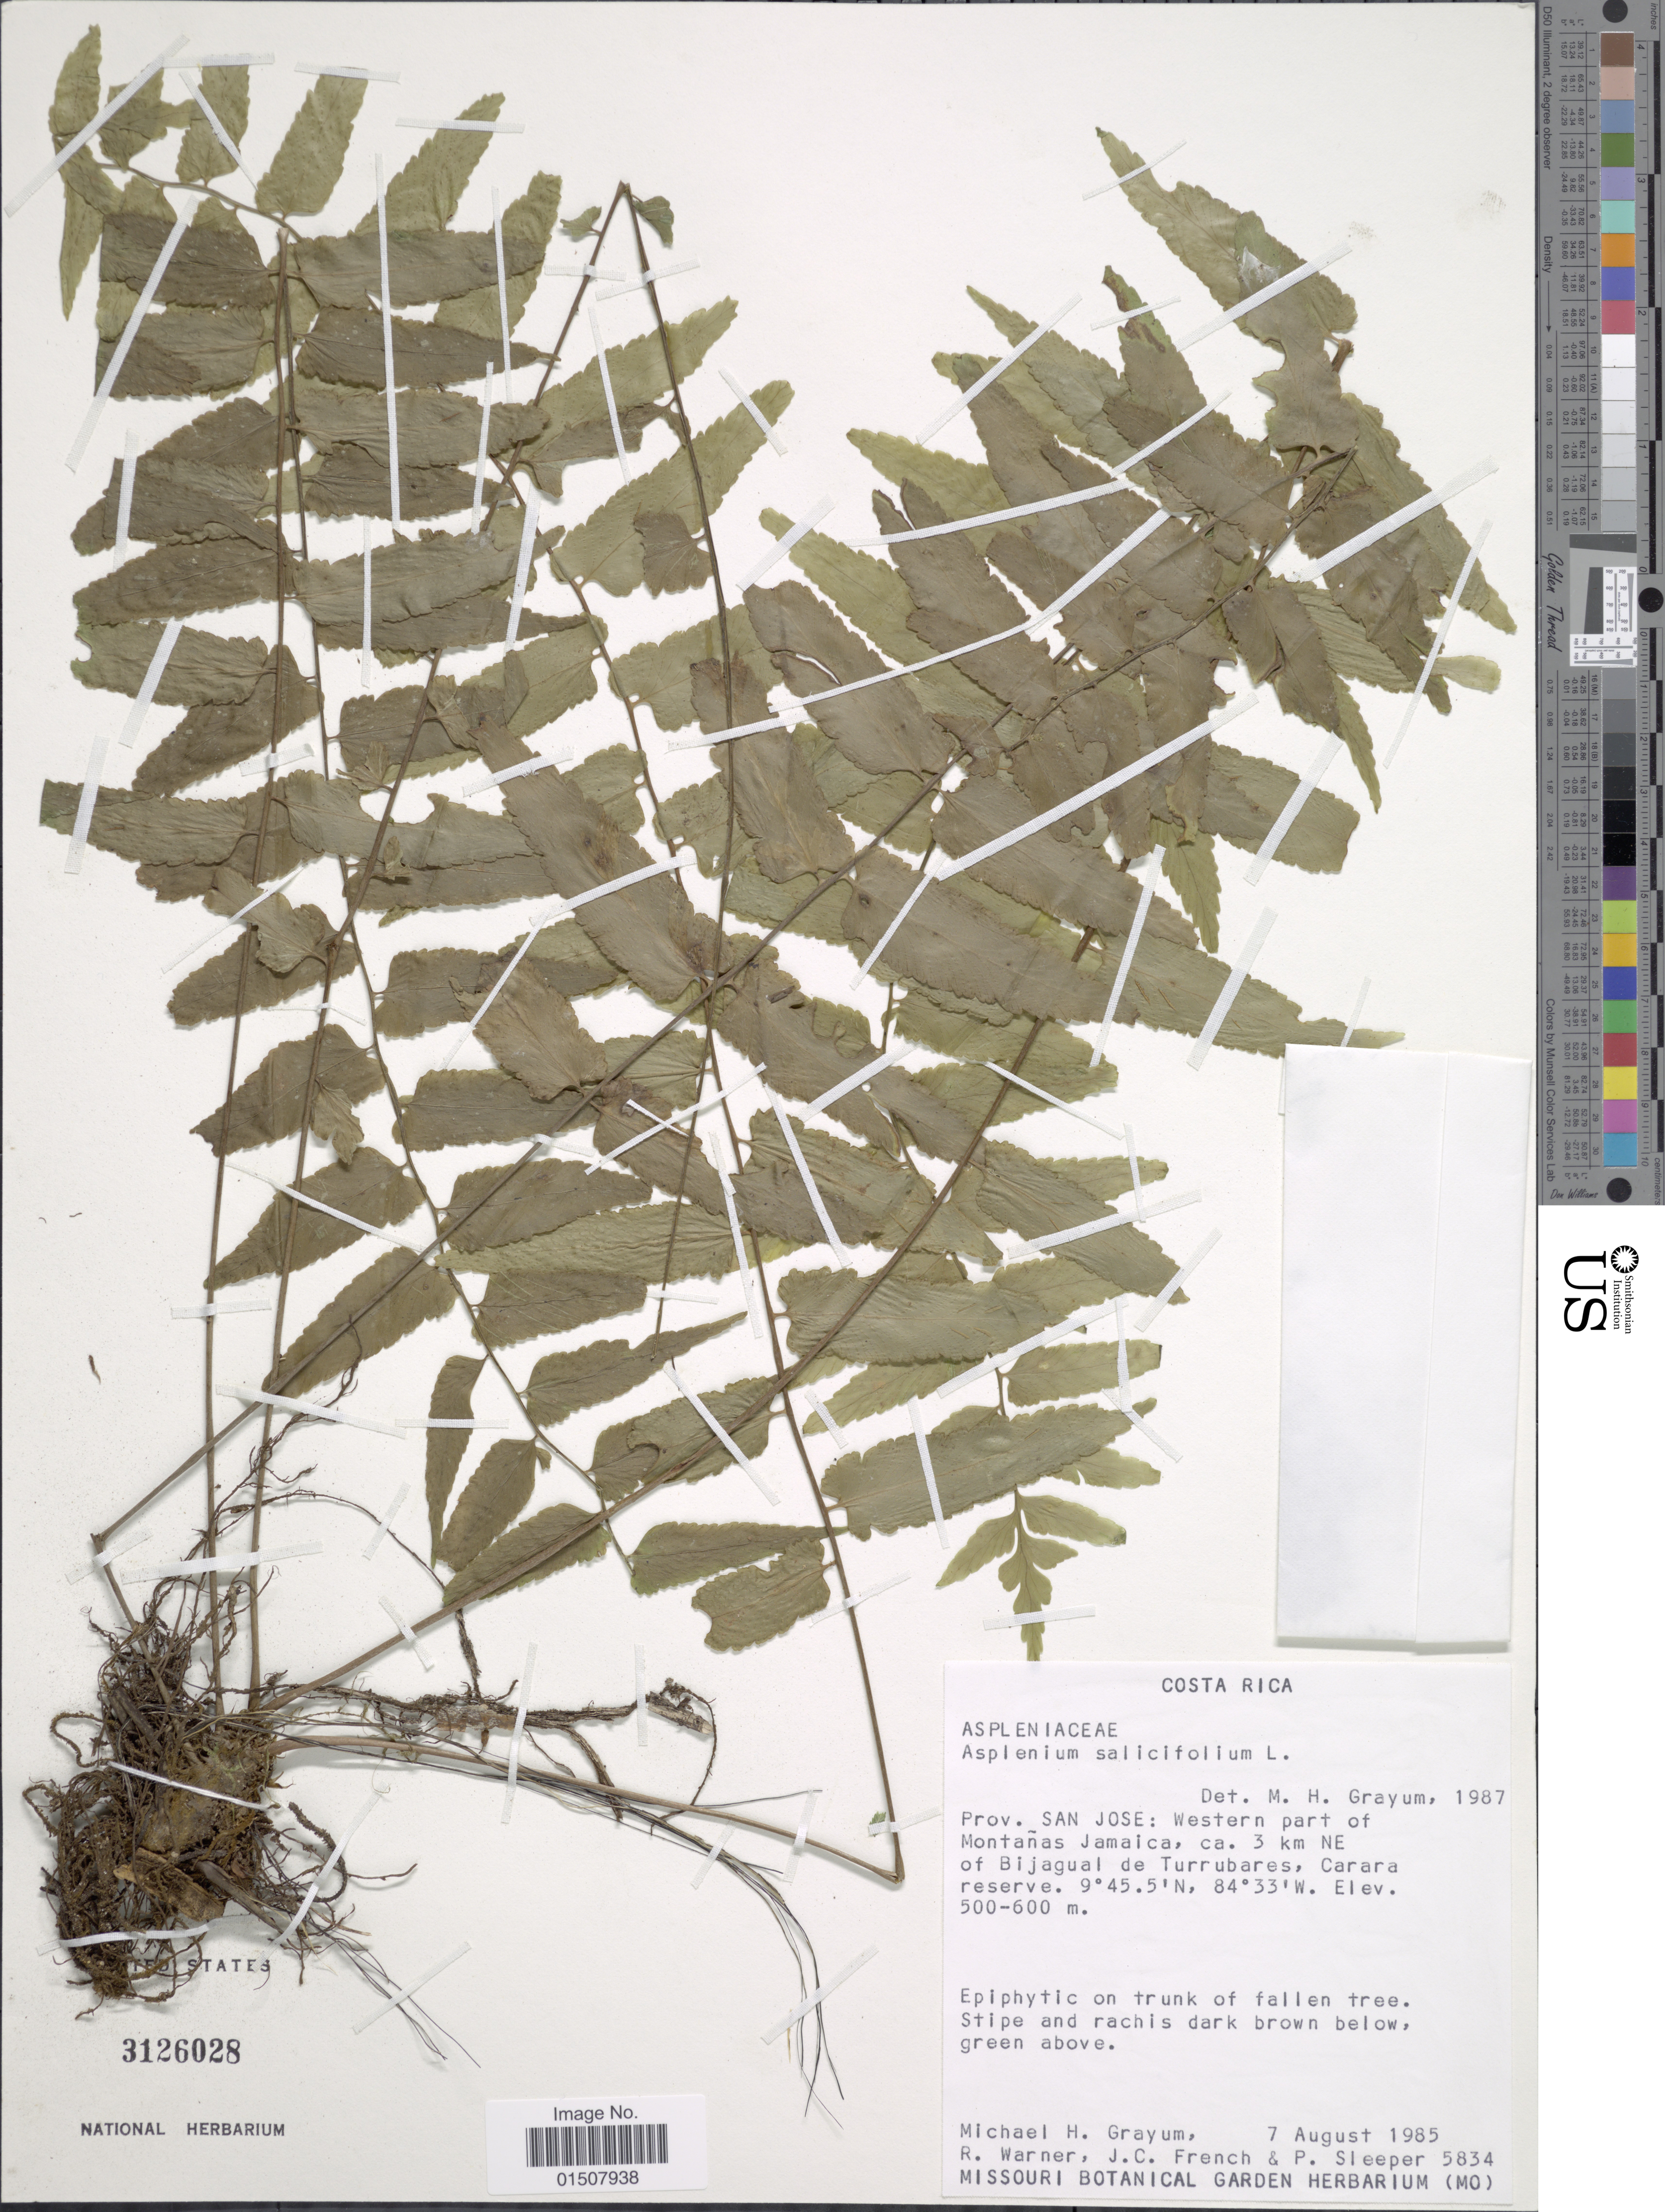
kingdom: Plantae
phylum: Tracheophyta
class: Polypodiopsida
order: Polypodiales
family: Aspleniaceae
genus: Asplenium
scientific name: Asplenium salicifolium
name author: L.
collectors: M. H. Grayum, R. Warner, J. French & P. Sleeper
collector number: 5834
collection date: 1985-08-07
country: Costa Rica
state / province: San José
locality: Western part of Montanas Jamaica, ca. 3 km NE of Bijagual de Turrubares, Carara reserve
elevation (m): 500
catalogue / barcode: US 3126028